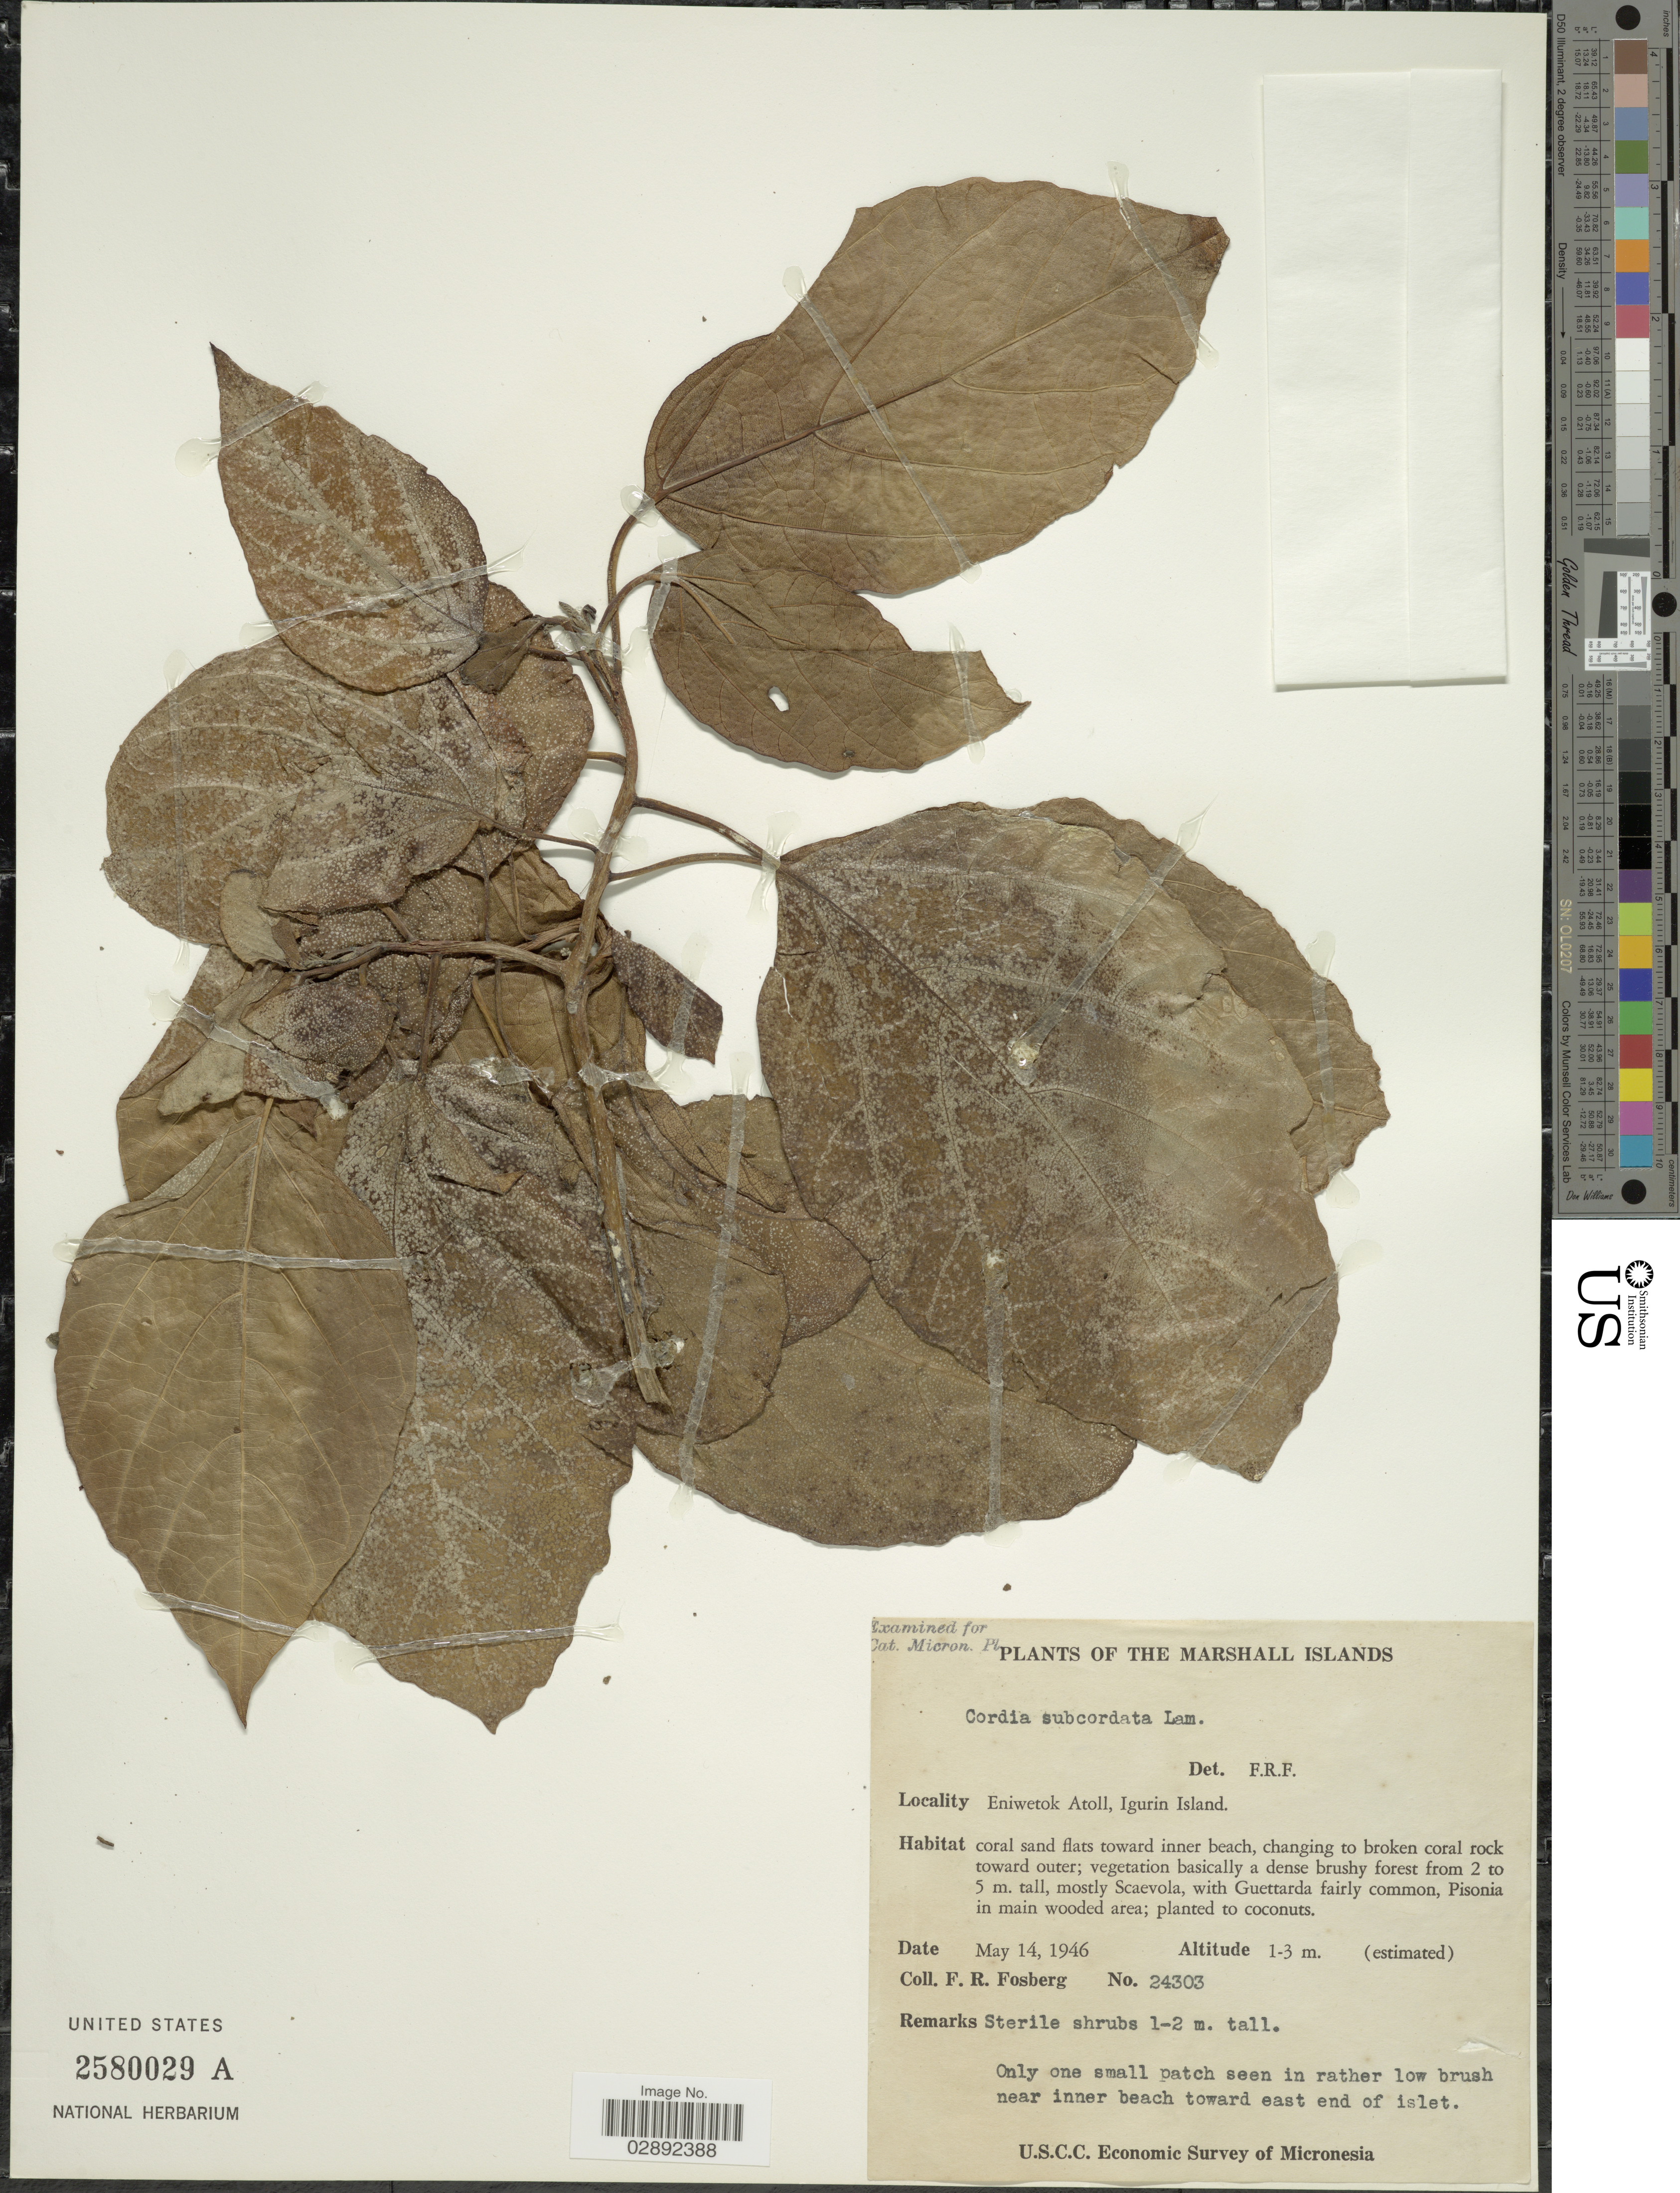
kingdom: Plantae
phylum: Tracheophyta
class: Magnoliopsida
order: Boraginales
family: Cordiaceae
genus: Cordia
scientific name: Cordia subcordata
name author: Lam.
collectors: F. R. Fosberg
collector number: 24303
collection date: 1946-05-14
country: Marshall Islands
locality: Eniwetok Atoll, Igurin Island.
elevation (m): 1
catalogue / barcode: US 2580029A